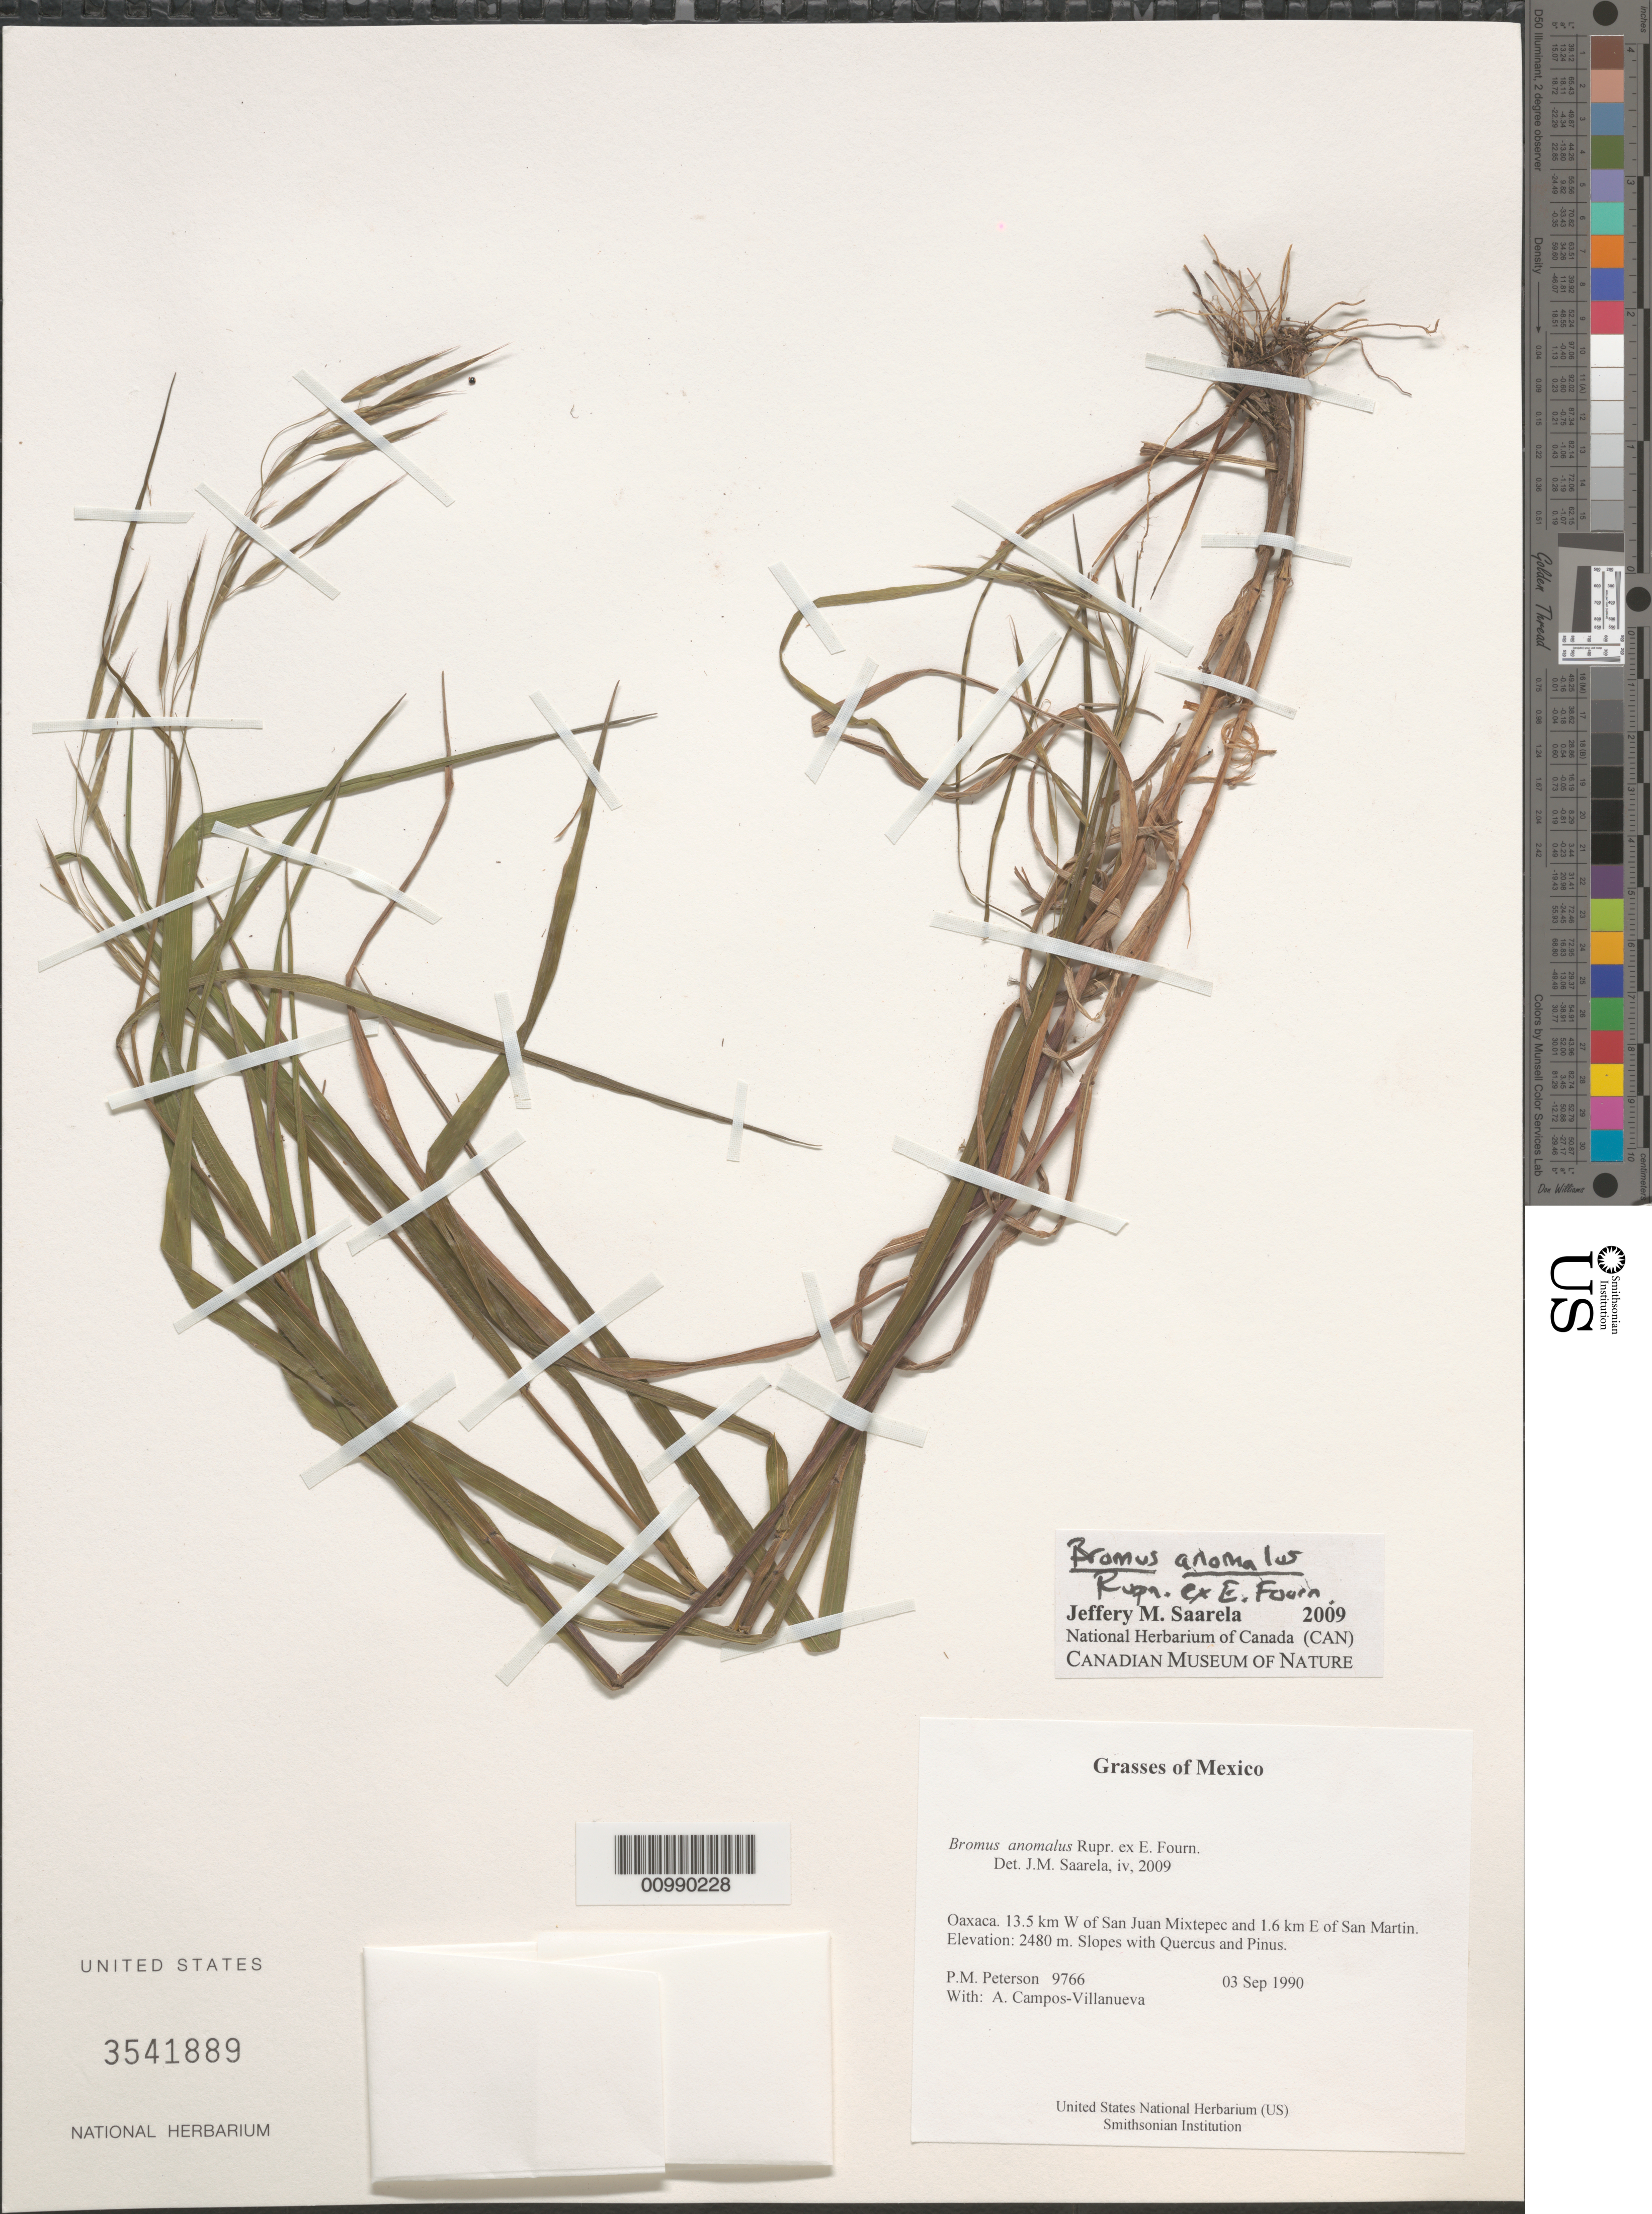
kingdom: Plantae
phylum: Tracheophyta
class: Liliopsida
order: Poales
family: Poaceae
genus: Bromus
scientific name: Bromus anomalus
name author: Rupr. ex E. Fourn.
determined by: Saarela, J. M., (CAN), Canadian Museum of Nature (CANADA)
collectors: P. M. Peterson & A. Campos-Villanueva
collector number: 09766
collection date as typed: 03 Sep 1990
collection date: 1990-09-03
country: Mexico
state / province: Oaxaca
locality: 13.5 km W of San Juan Mixtepec and 1.6 km E of San Martin.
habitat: Slopes with Quercus and Pinus.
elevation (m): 2480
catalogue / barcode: US 3541889